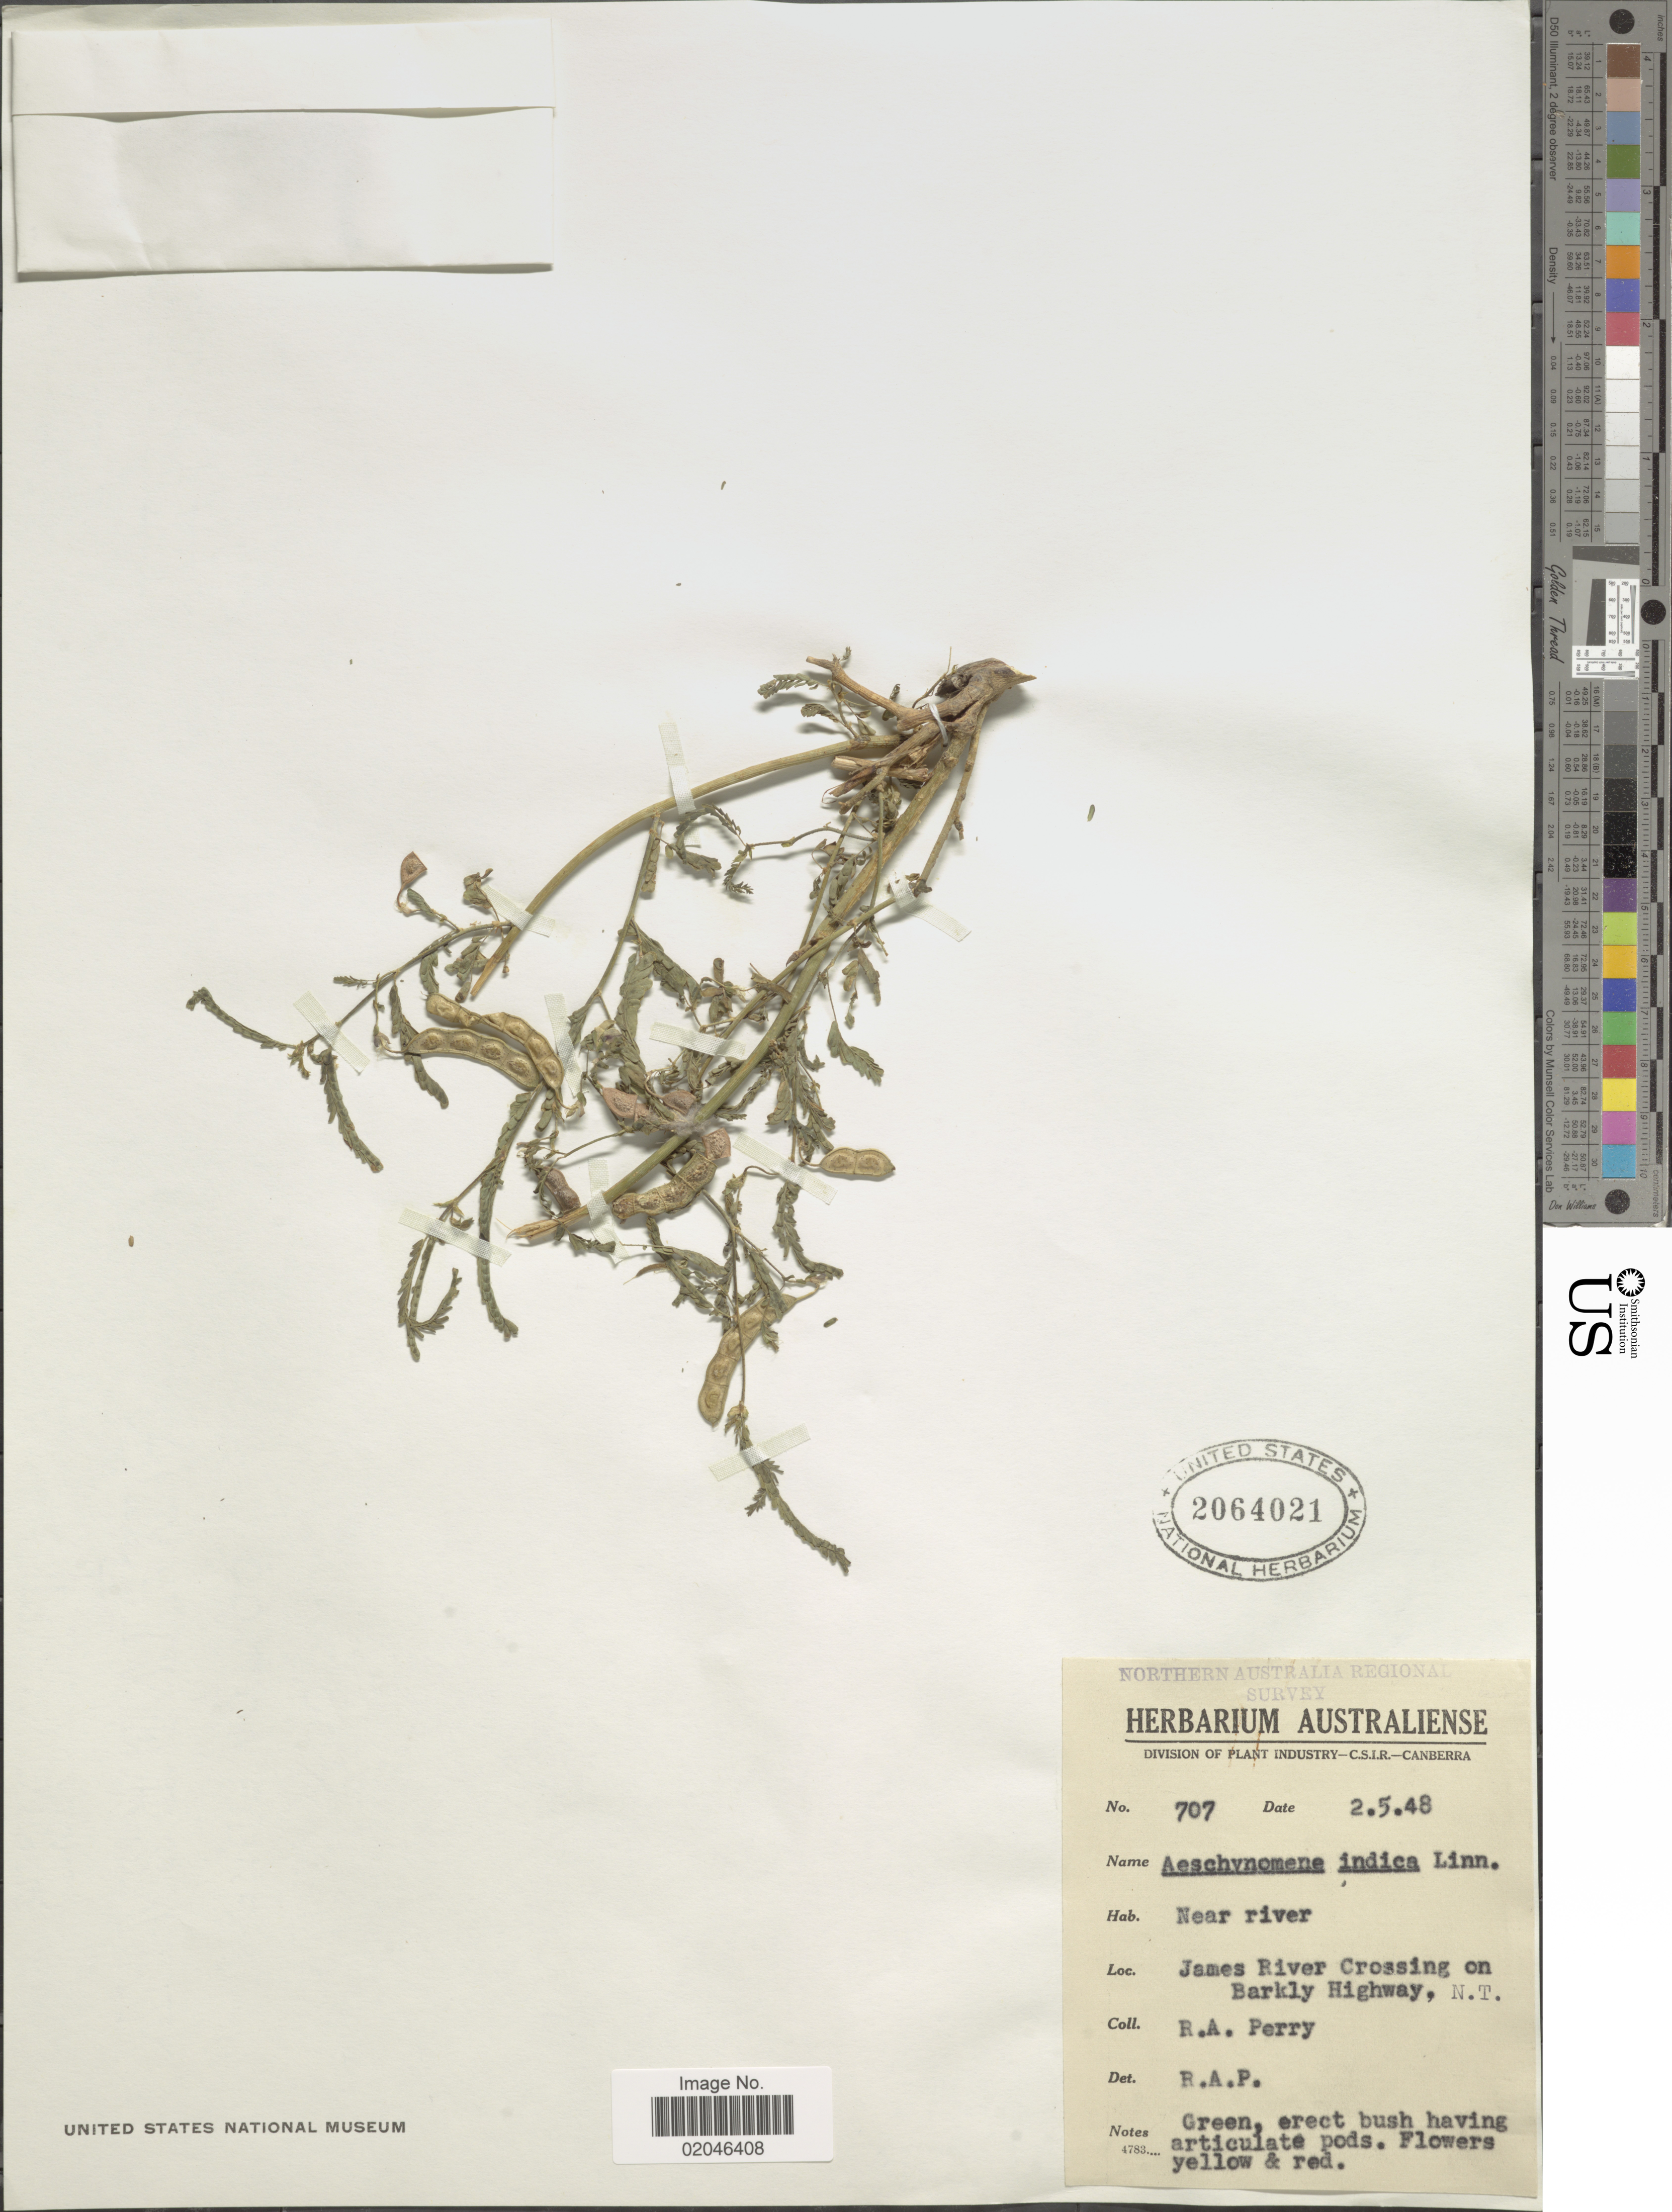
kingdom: Plantae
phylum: Tracheophyta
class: Magnoliopsida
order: Fabales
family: Fabaceae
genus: Aeschynomene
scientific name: Aeschynomene indica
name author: L.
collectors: Perry, R. A.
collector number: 707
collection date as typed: Transcribed d/m/y: 2/5/48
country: Australia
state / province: Northern Territory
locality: James River Crossing on Barkly Highway, N.T.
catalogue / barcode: US 2064021